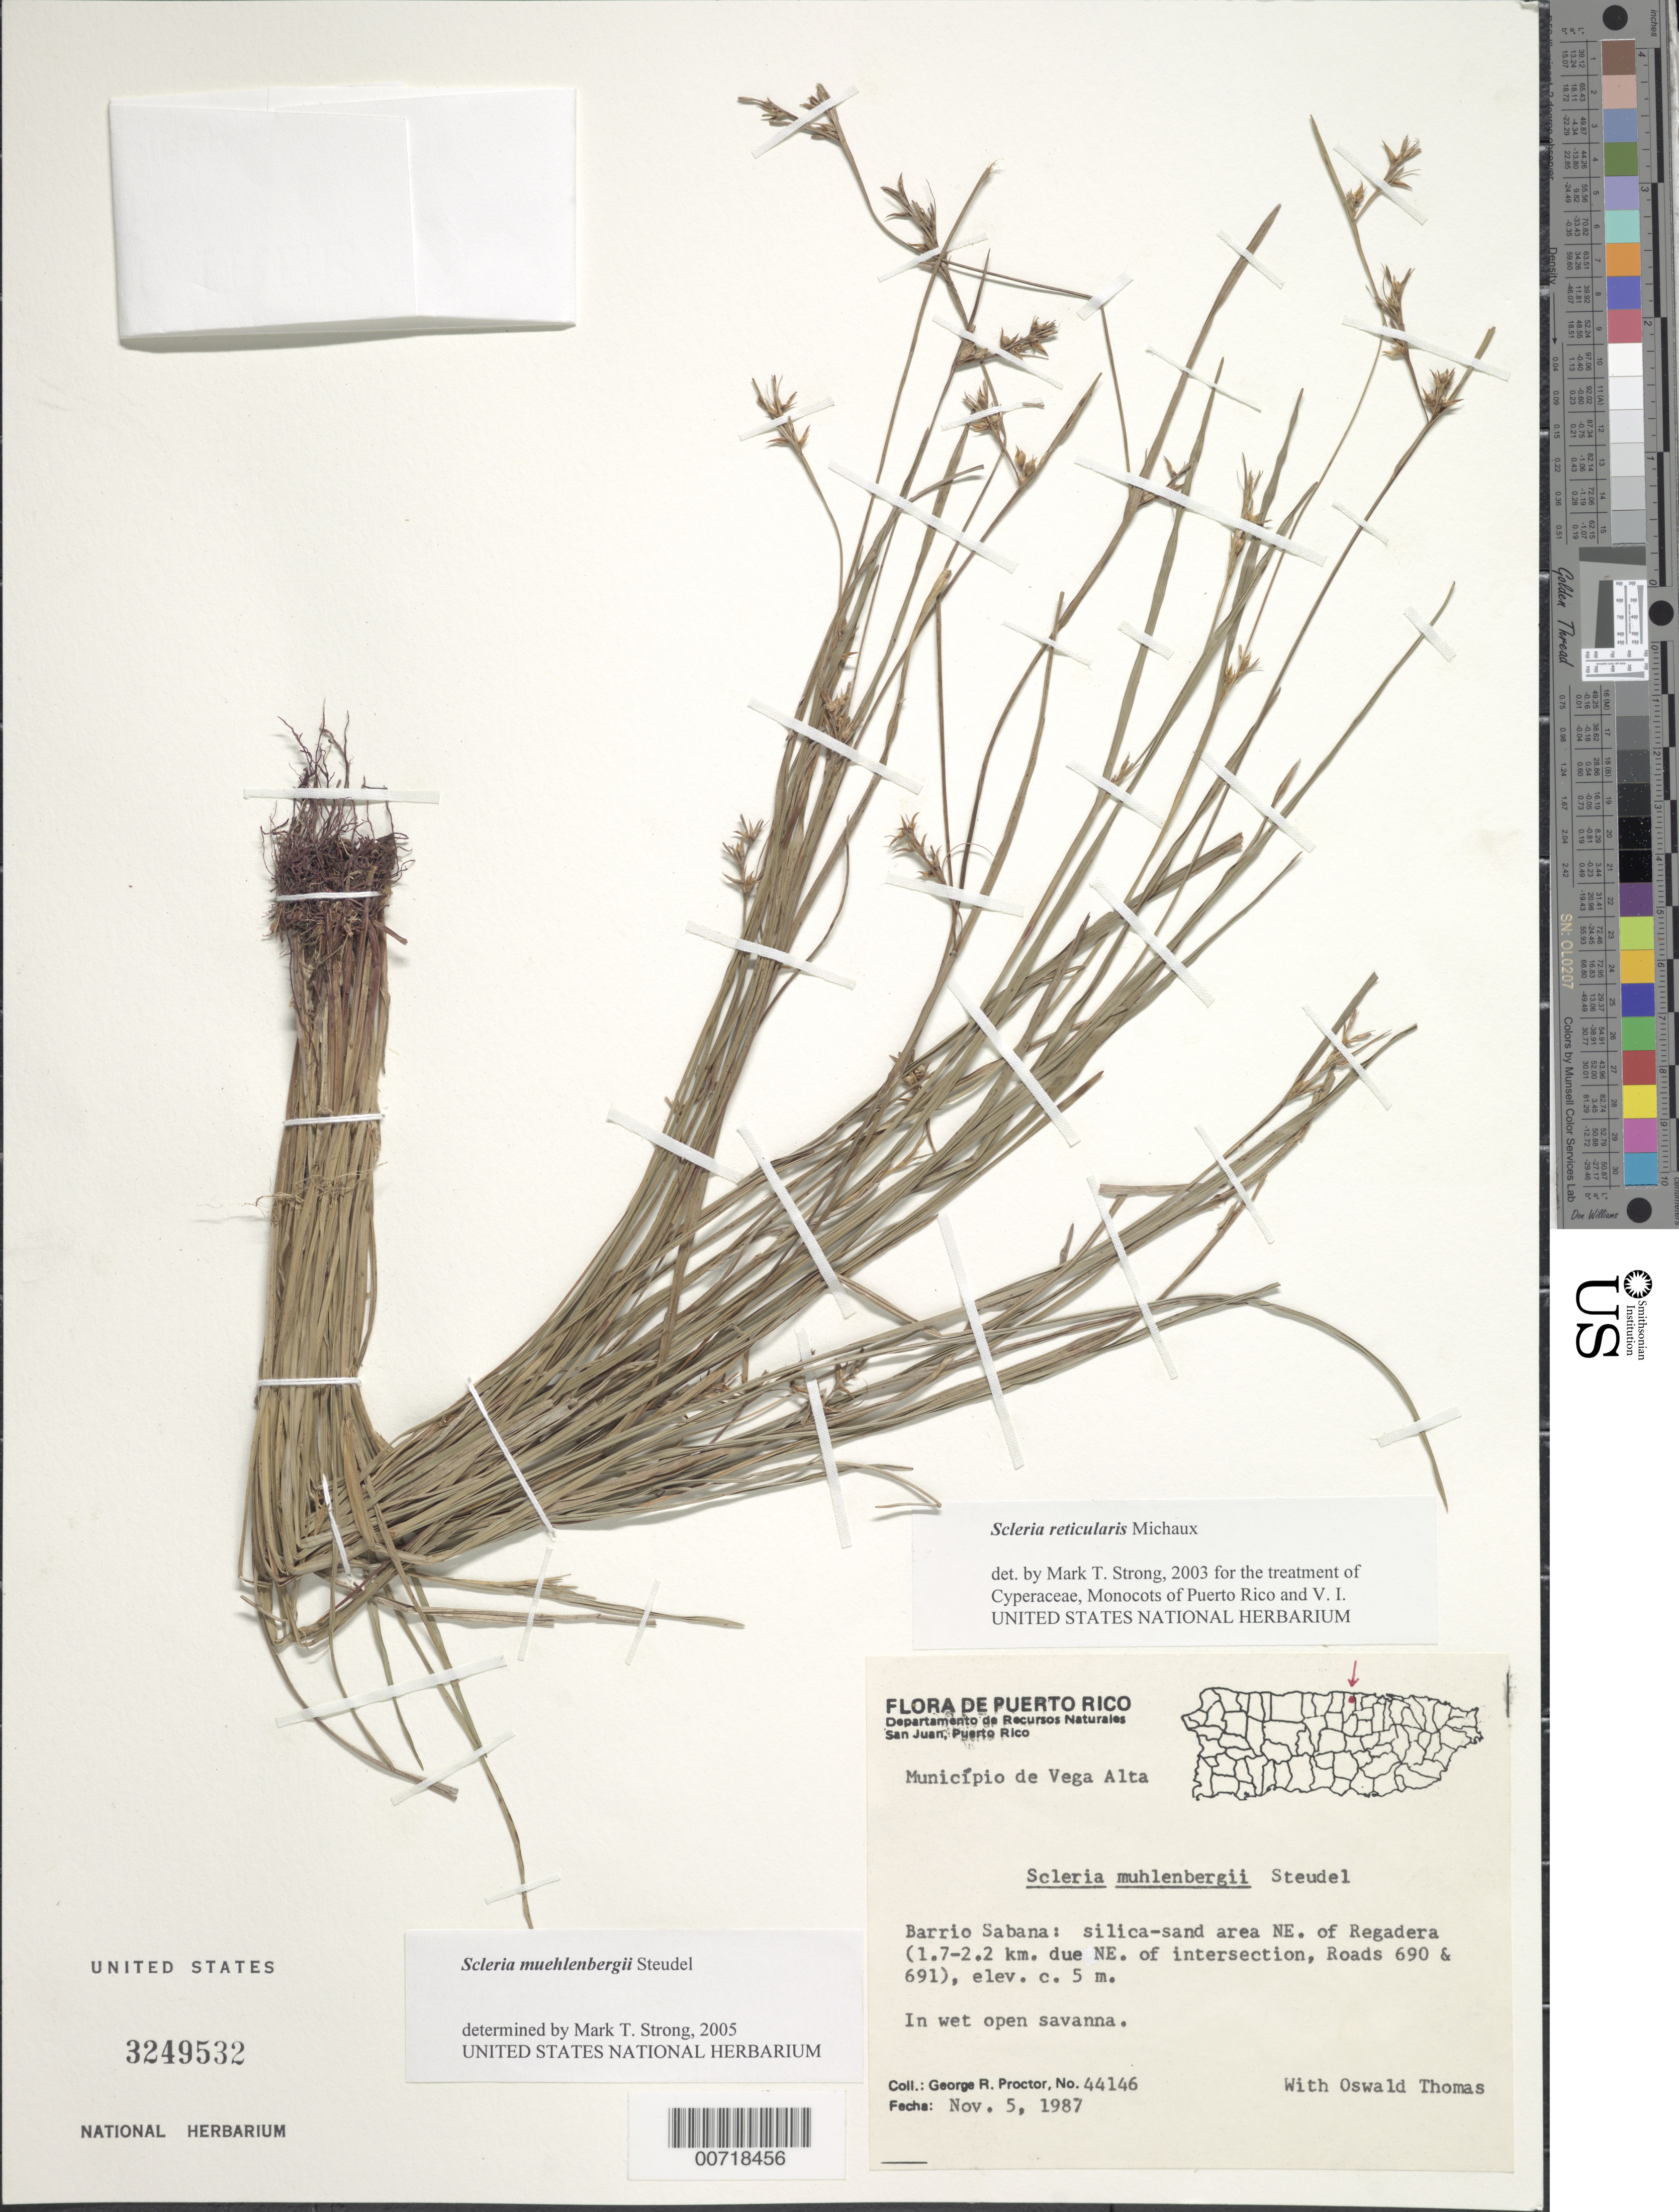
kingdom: Plantae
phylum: Tracheophyta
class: Liliopsida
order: Poales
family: Cyperaceae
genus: Scleria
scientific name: Scleria muehlenbergii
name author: Steud.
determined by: Strong, Mark T., (BOT), Smithsonian Institution - National Museum of Natural History (UNITED STATES)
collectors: G. R. Proctor & O. Thomas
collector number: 44146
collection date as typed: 05 Nov 1987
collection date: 1987-11-05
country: Puerto Rico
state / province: Vega Alta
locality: Vega Alta: Barrio Sabana, silica-sand area NE of Regadera (1.7-2.2 km due NE of jct. Rds. 690 & 691).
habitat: In wet open savanna.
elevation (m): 5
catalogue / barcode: US 3249532